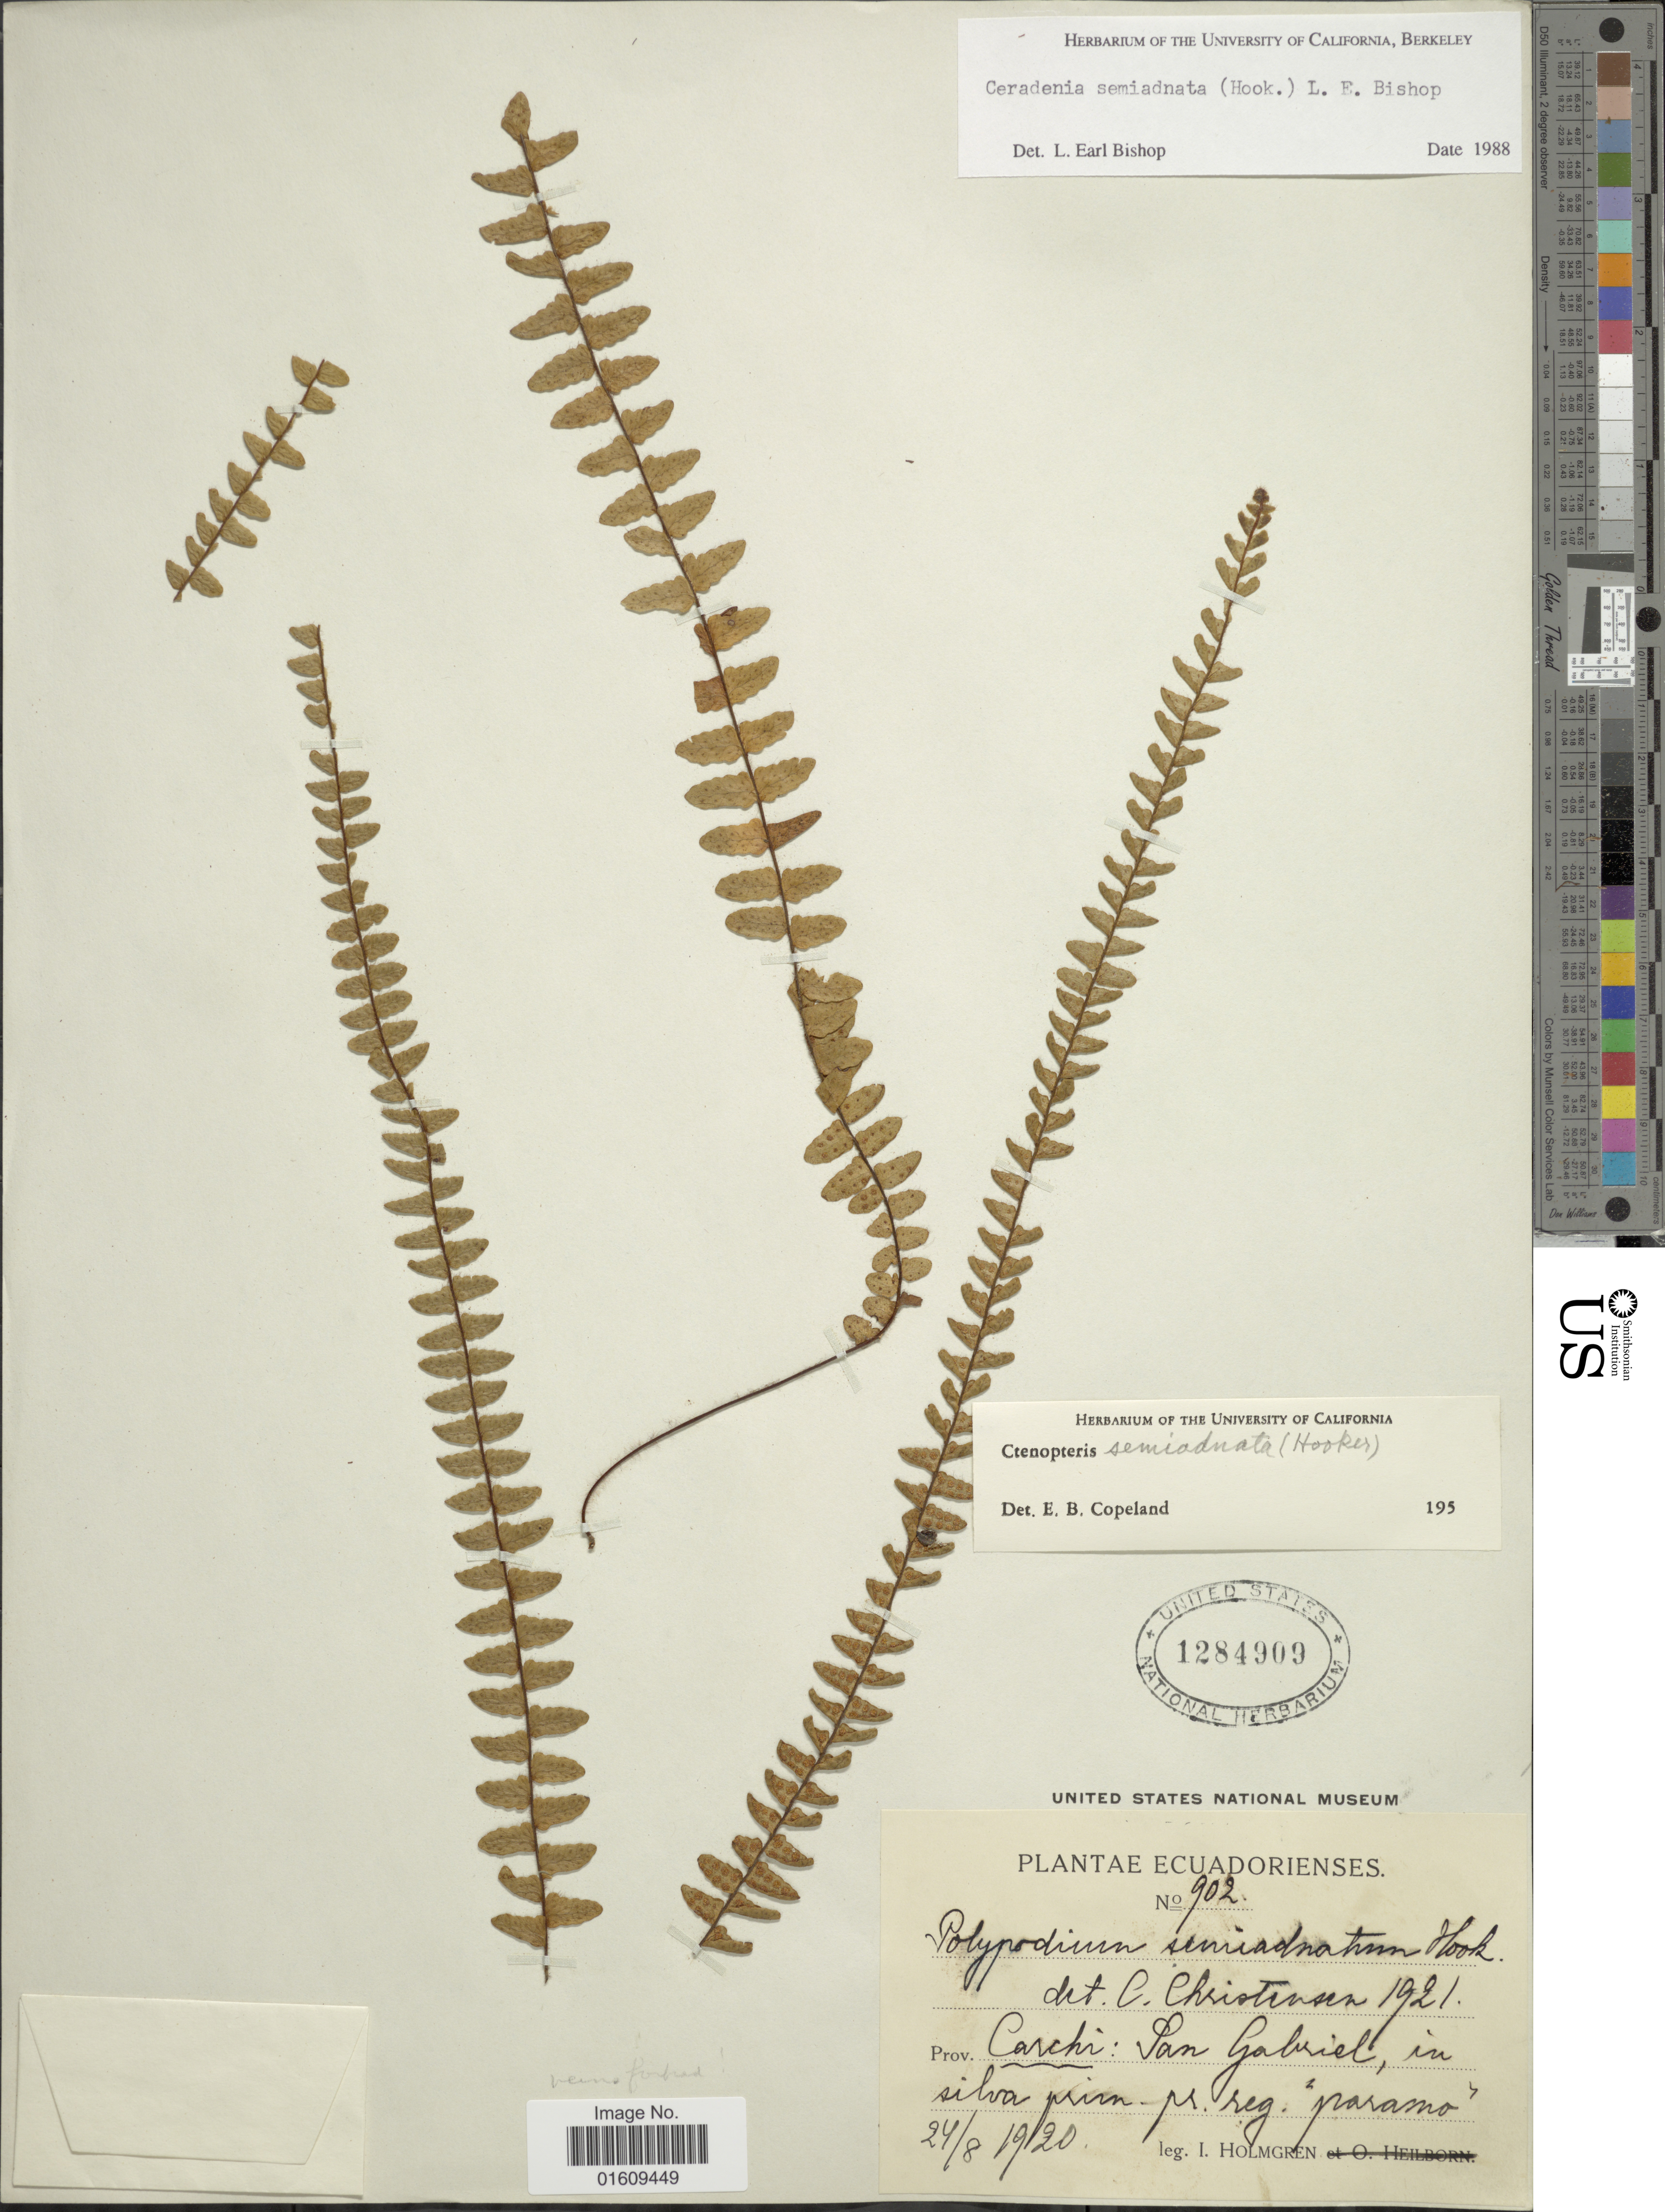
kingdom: Plantae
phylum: Tracheophyta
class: Polypodiopsida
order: Polypodiales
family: Polypodiaceae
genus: Ceradenia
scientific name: Ceradenia semiadnata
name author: (Hook.) L.E. Bishop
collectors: I. Holmgren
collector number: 902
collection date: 1920-08-24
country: Ecuador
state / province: Carchi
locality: Ecuadorienses, Prov. Carchi: San Gabriel, in silva prim. pr. reg. "Paramo".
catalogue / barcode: US 1284909